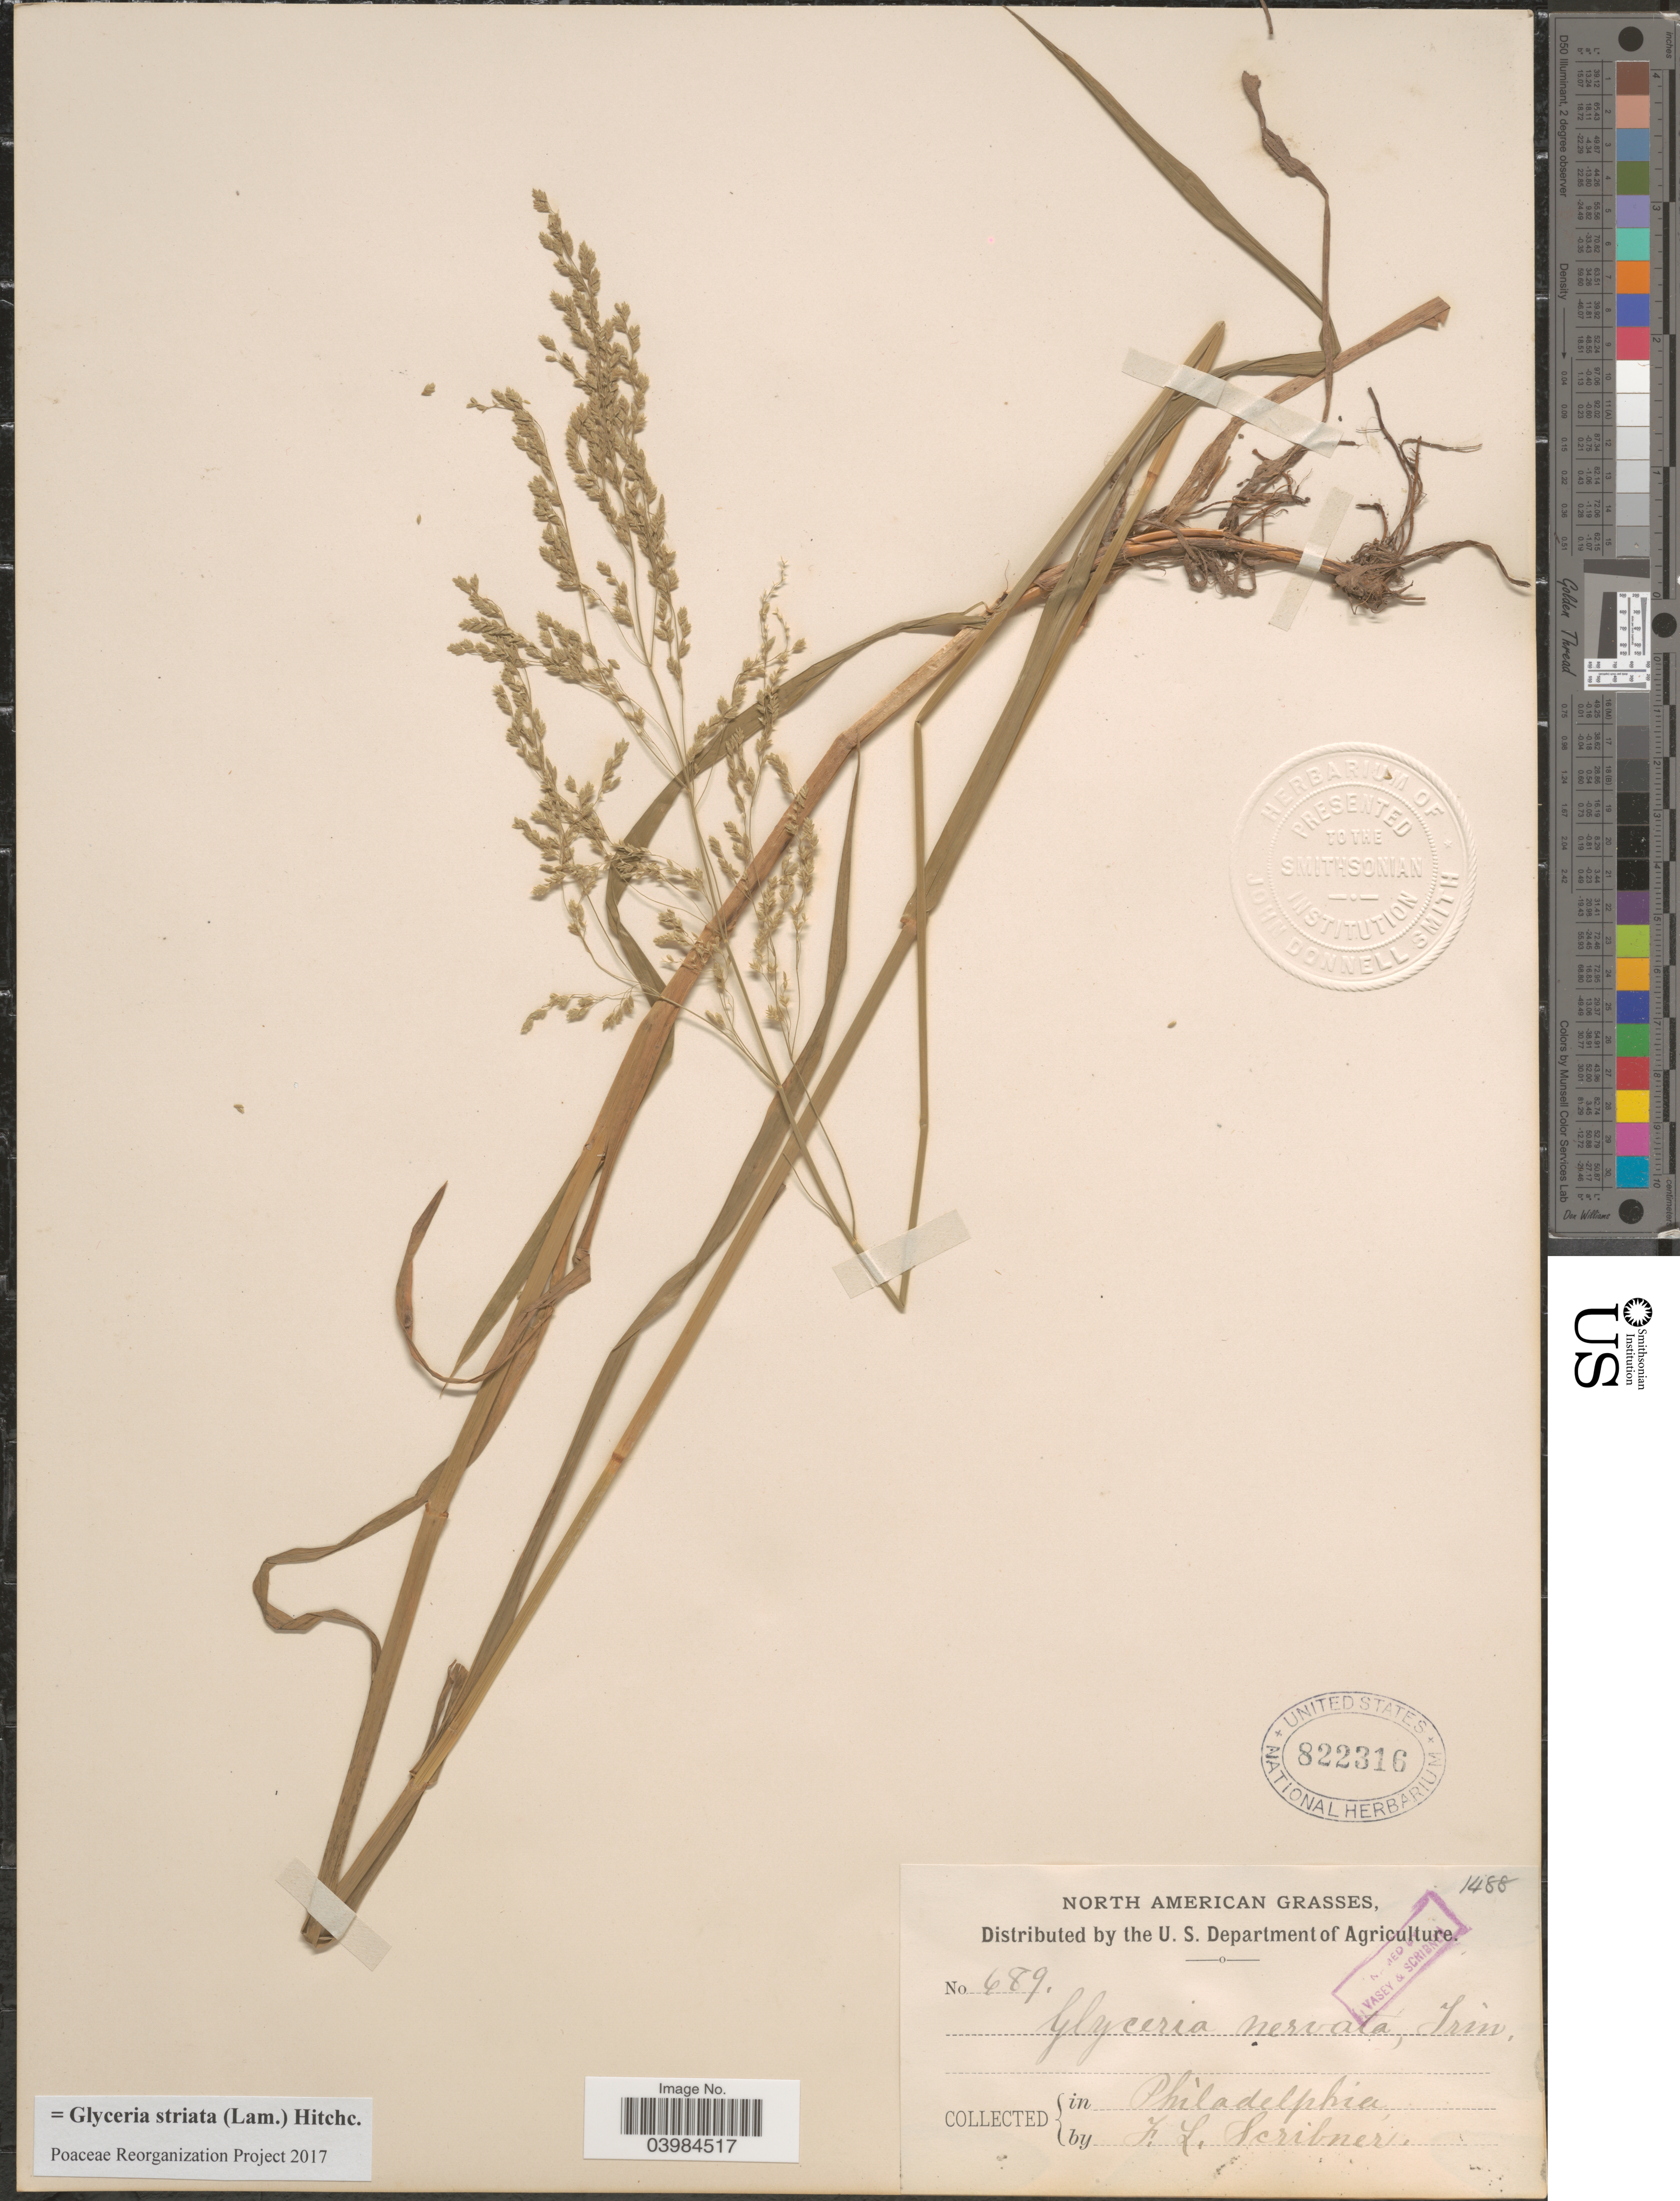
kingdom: Plantae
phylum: Tracheophyta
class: Liliopsida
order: Poales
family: Poaceae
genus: Glyceria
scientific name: Glyceria striata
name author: (Lam.) Hitchc.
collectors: F. L. Scribner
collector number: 689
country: United States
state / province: Pennsylvania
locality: Philadelphia.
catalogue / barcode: US 822316